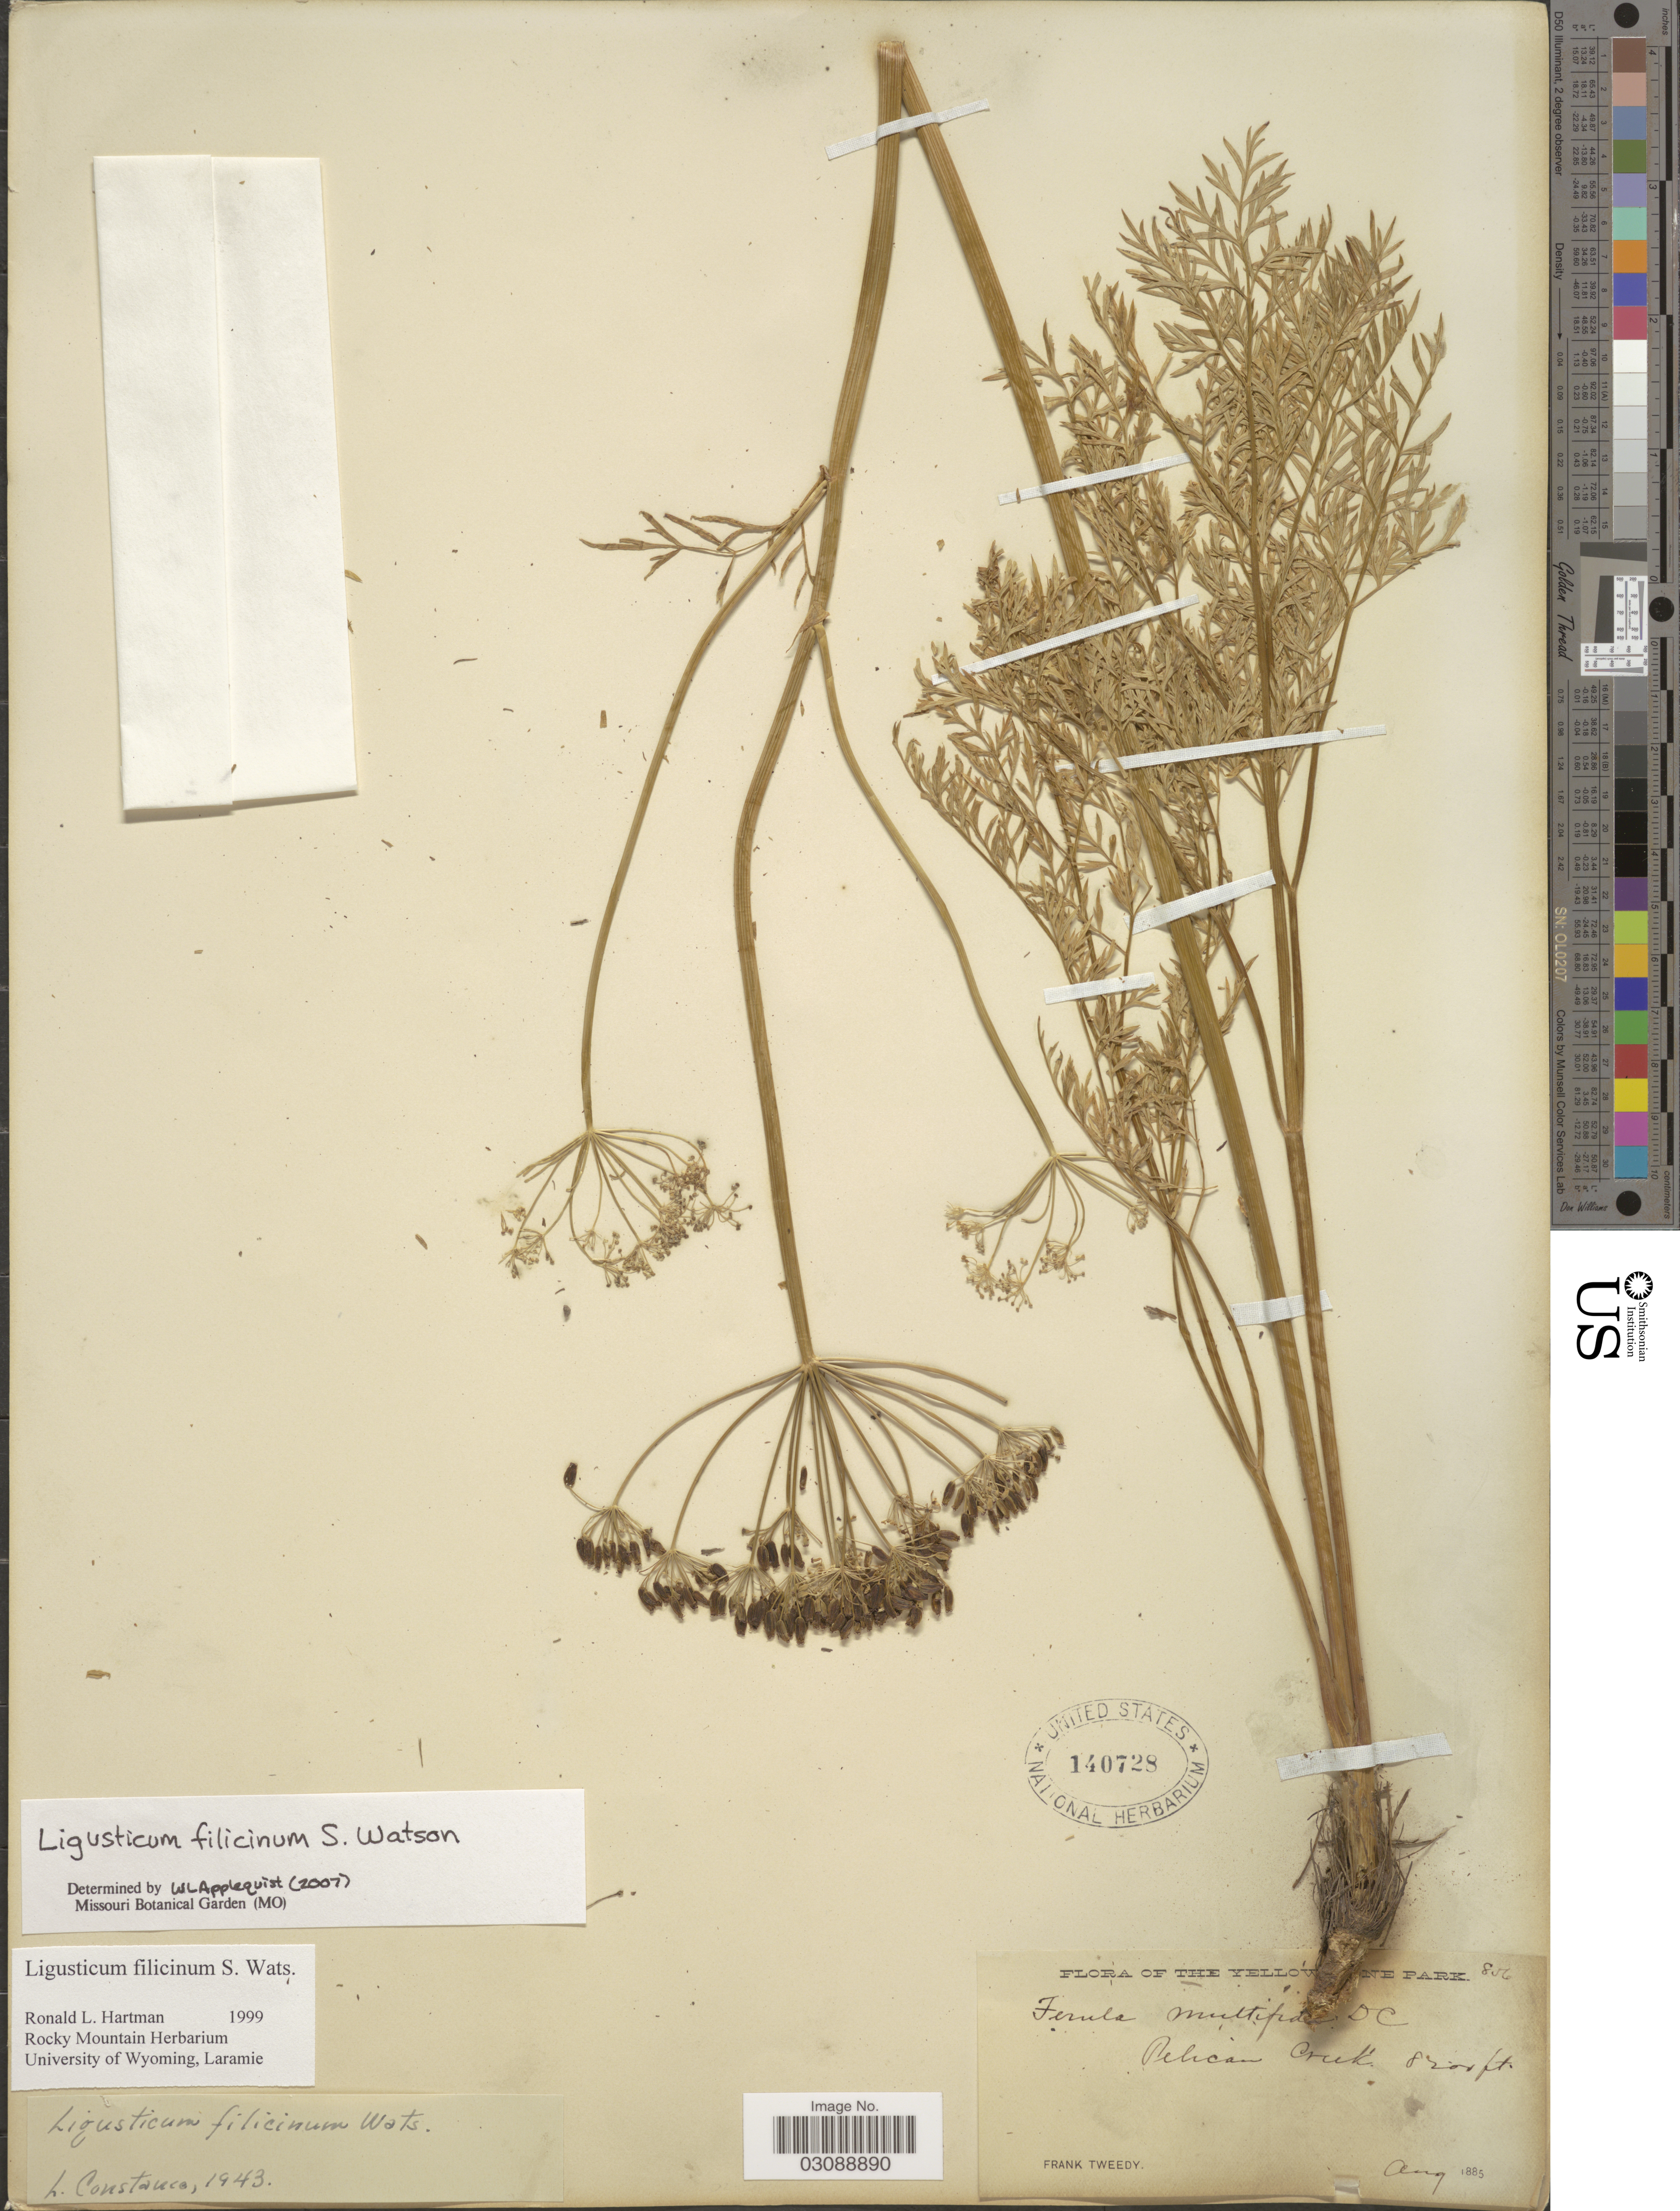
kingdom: Plantae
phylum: Tracheophyta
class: Magnoliopsida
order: Apiales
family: Apiaceae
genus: Ligusticum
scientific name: Ligusticum filicinum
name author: S. Watson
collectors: F. Tweedy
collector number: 806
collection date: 1885-08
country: United States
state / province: Wyoming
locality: The Yellowstone Park. Pelican Creek.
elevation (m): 2499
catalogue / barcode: US 140728